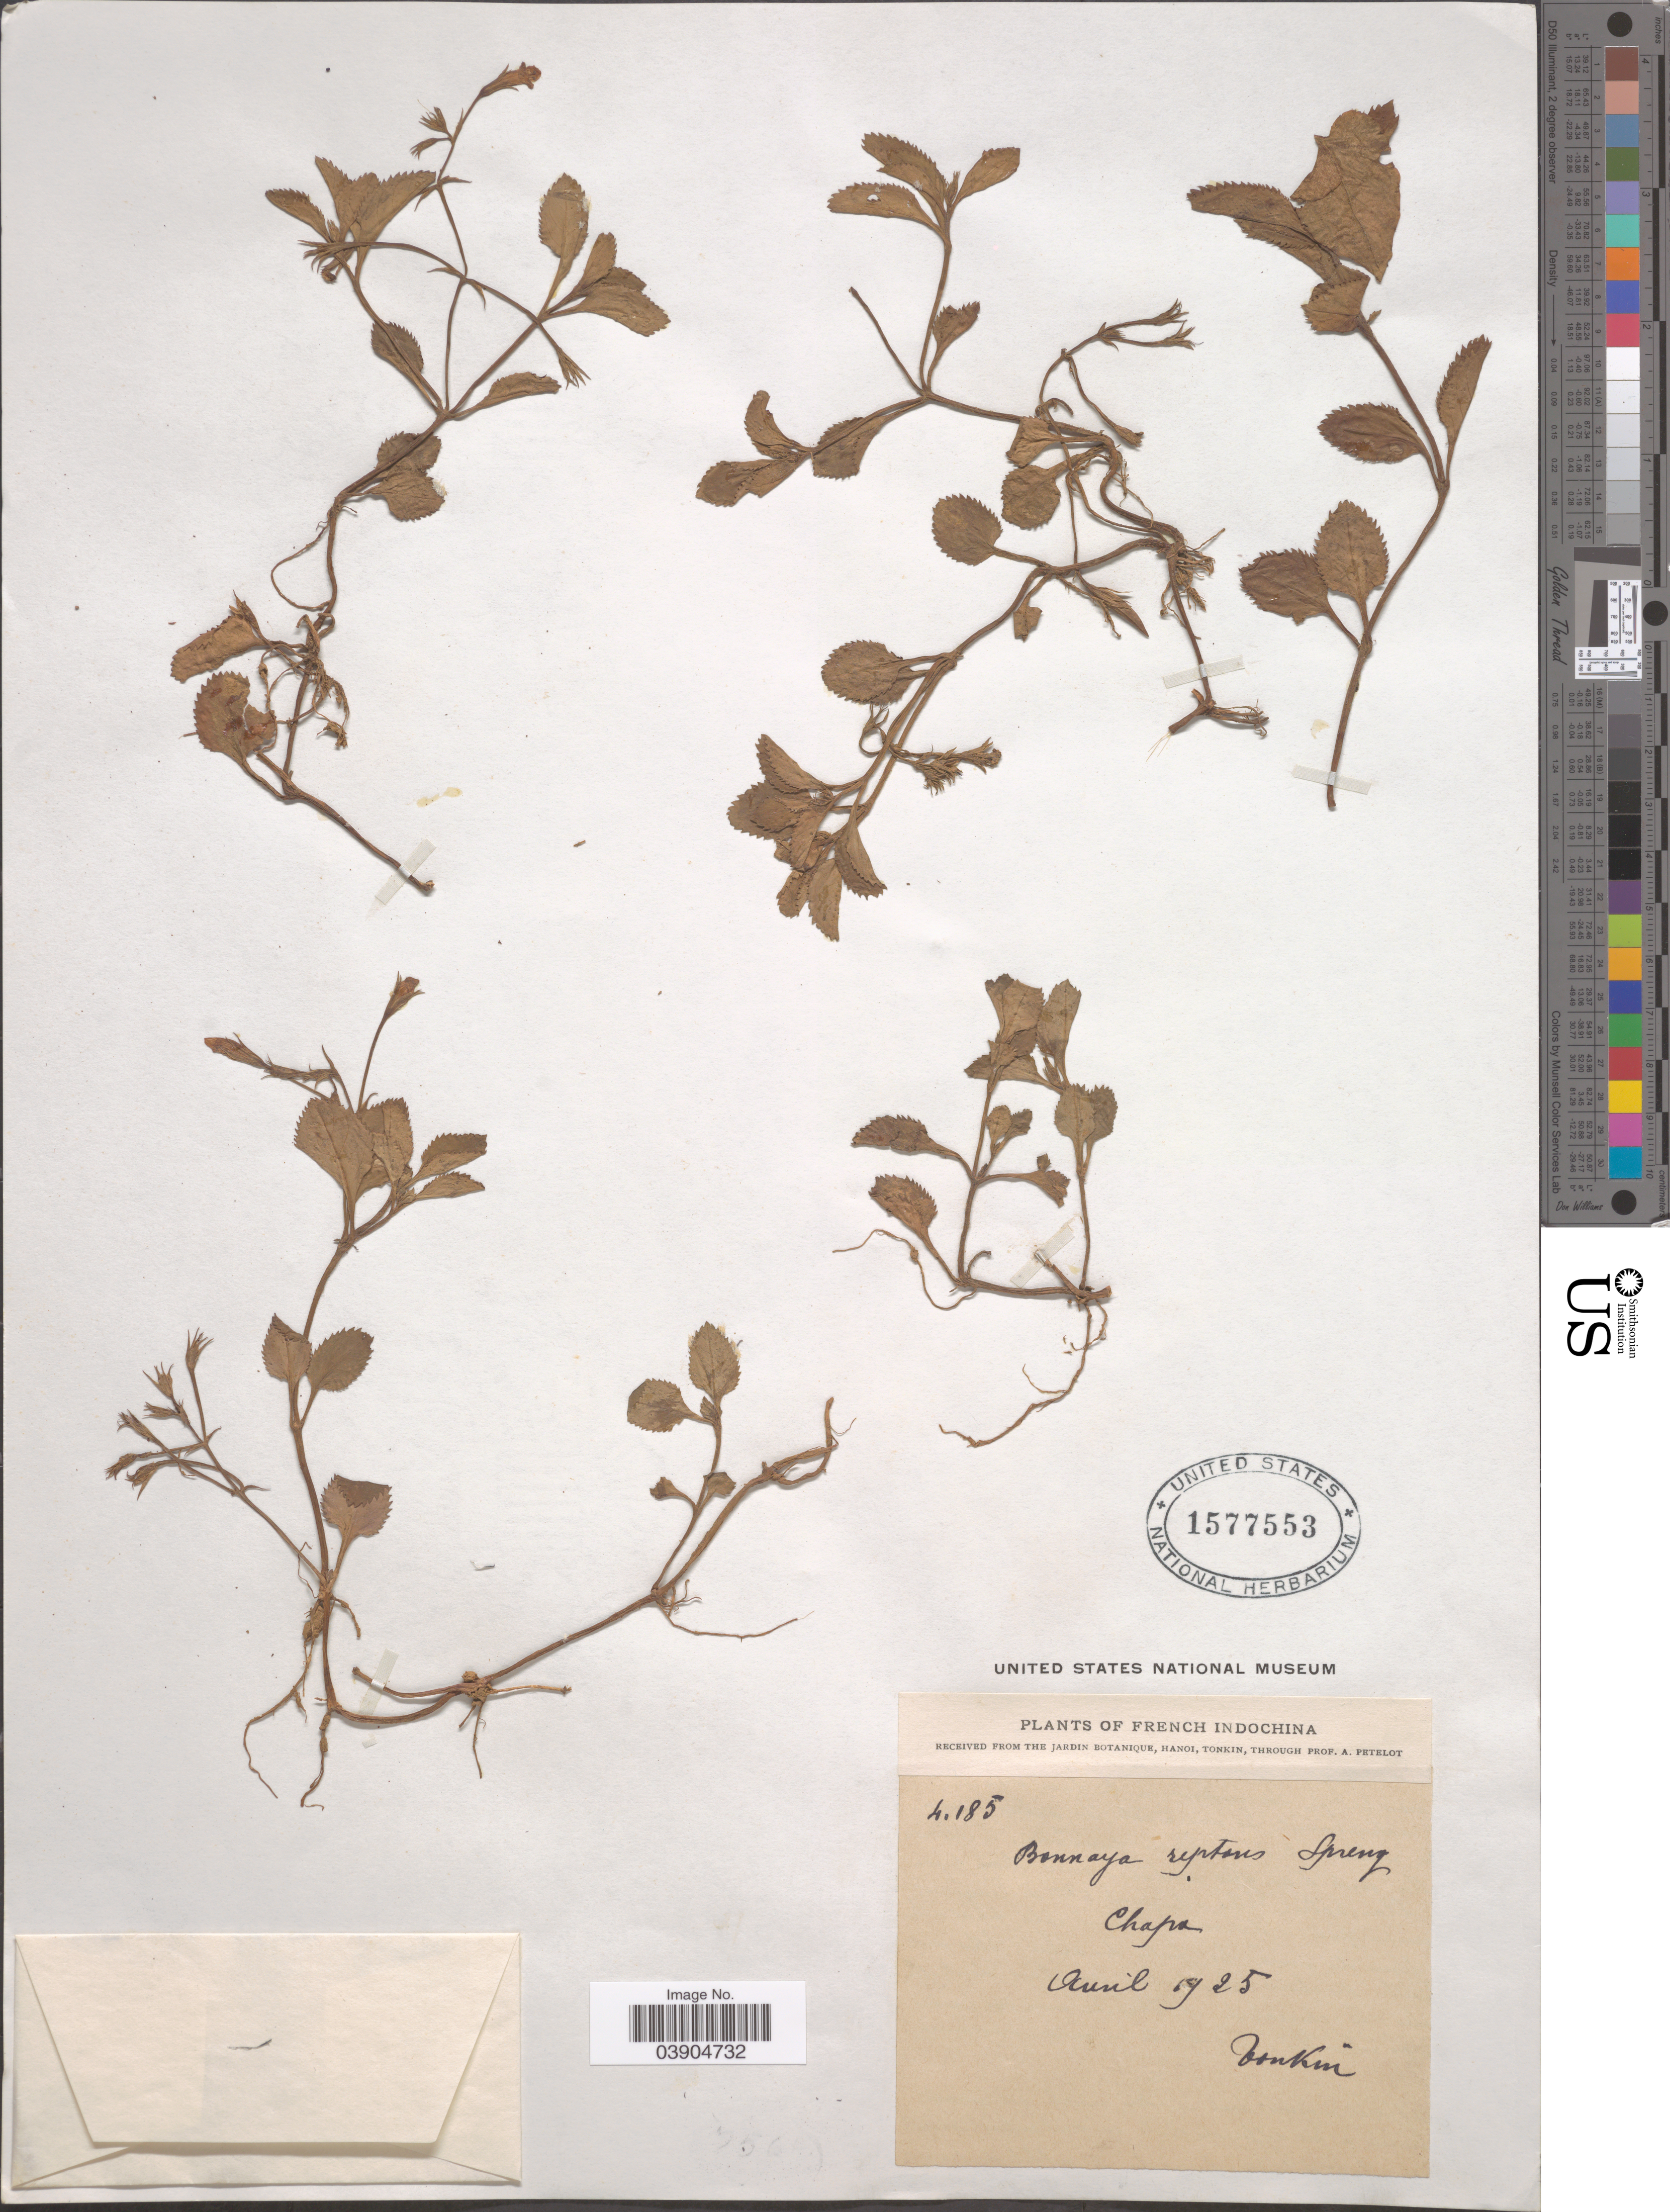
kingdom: Plantae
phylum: Tracheophyta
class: Magnoliopsida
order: Lamiales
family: Linderniaceae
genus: Lindernia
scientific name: Lindernia reptans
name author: (Spreng.) F. Muell.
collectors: P. A. Pételot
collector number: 4185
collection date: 1925-08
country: Vietnam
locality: French Indochina. Chapa.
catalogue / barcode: US 1577553